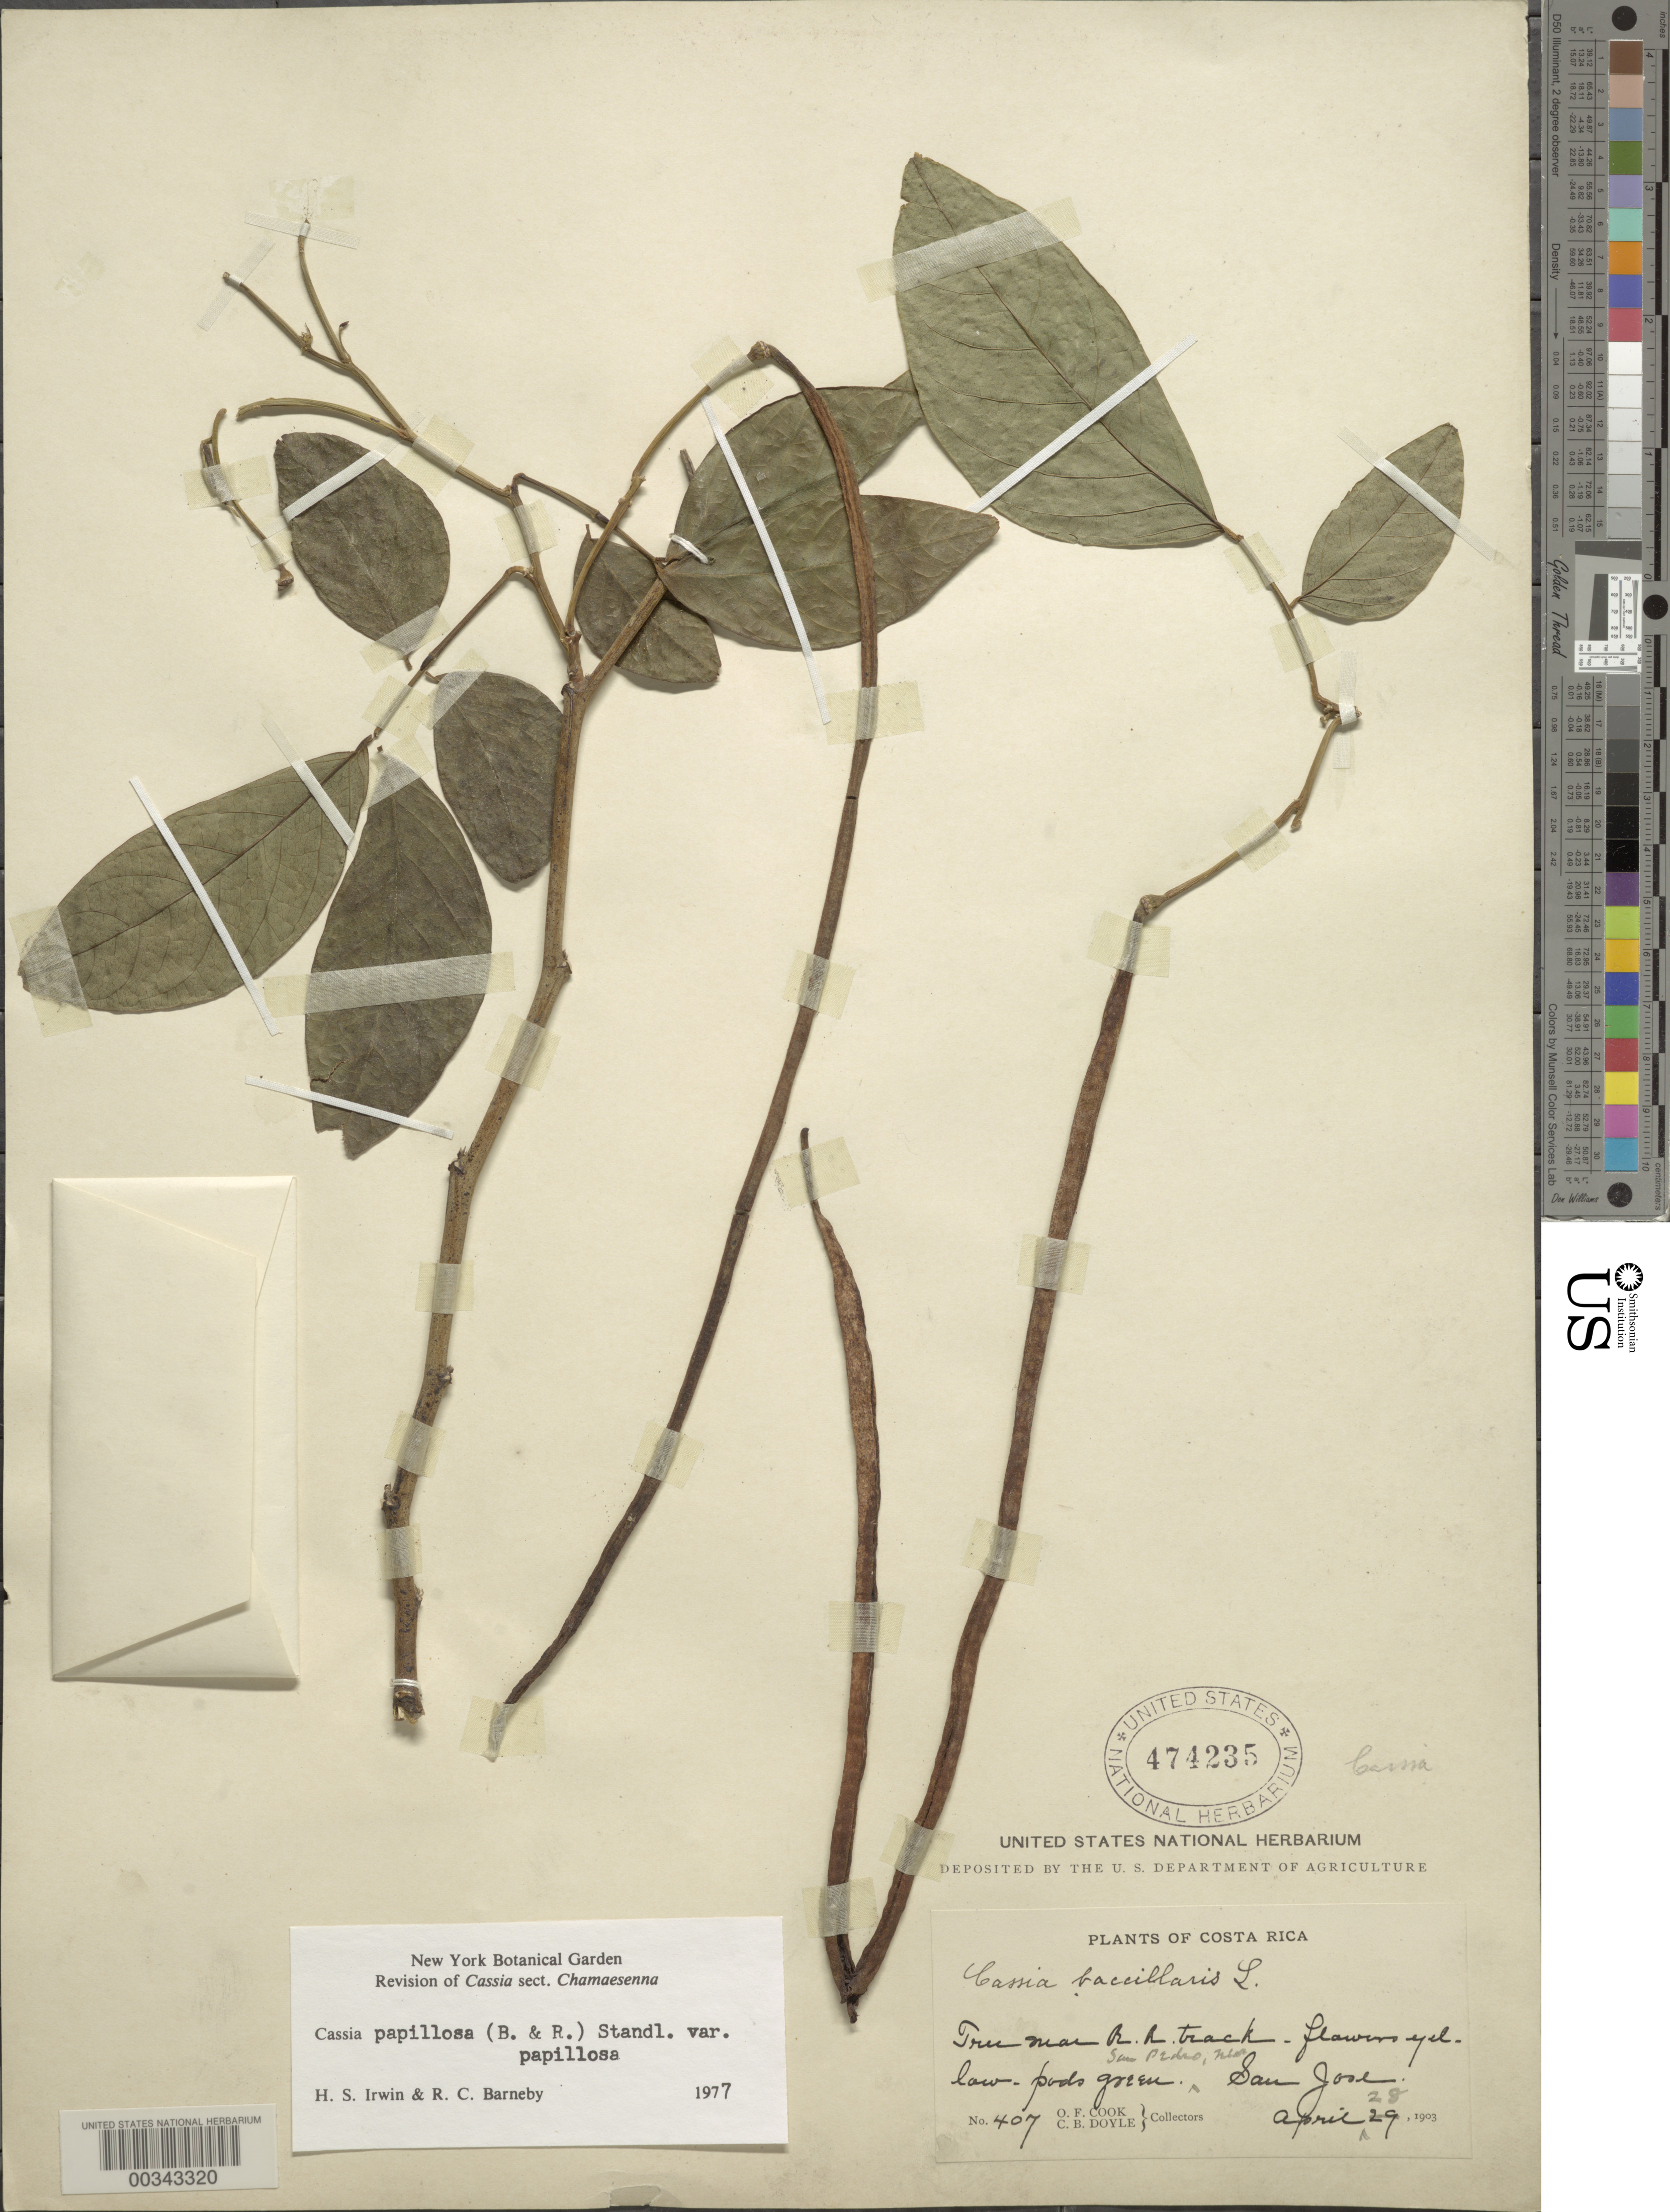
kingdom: Plantae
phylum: Tracheophyta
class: Magnoliopsida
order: Fabales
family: Fabaceae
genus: Senna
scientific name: Senna papillosa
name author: (Britton & Rose) H.S. Irwin & Barneby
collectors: O. F. Cook & C. Doyle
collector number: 407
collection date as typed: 28 Apr 1903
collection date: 1903-04-28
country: Costa Rica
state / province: San José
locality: Near san pedro, near rr track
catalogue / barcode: US 474235